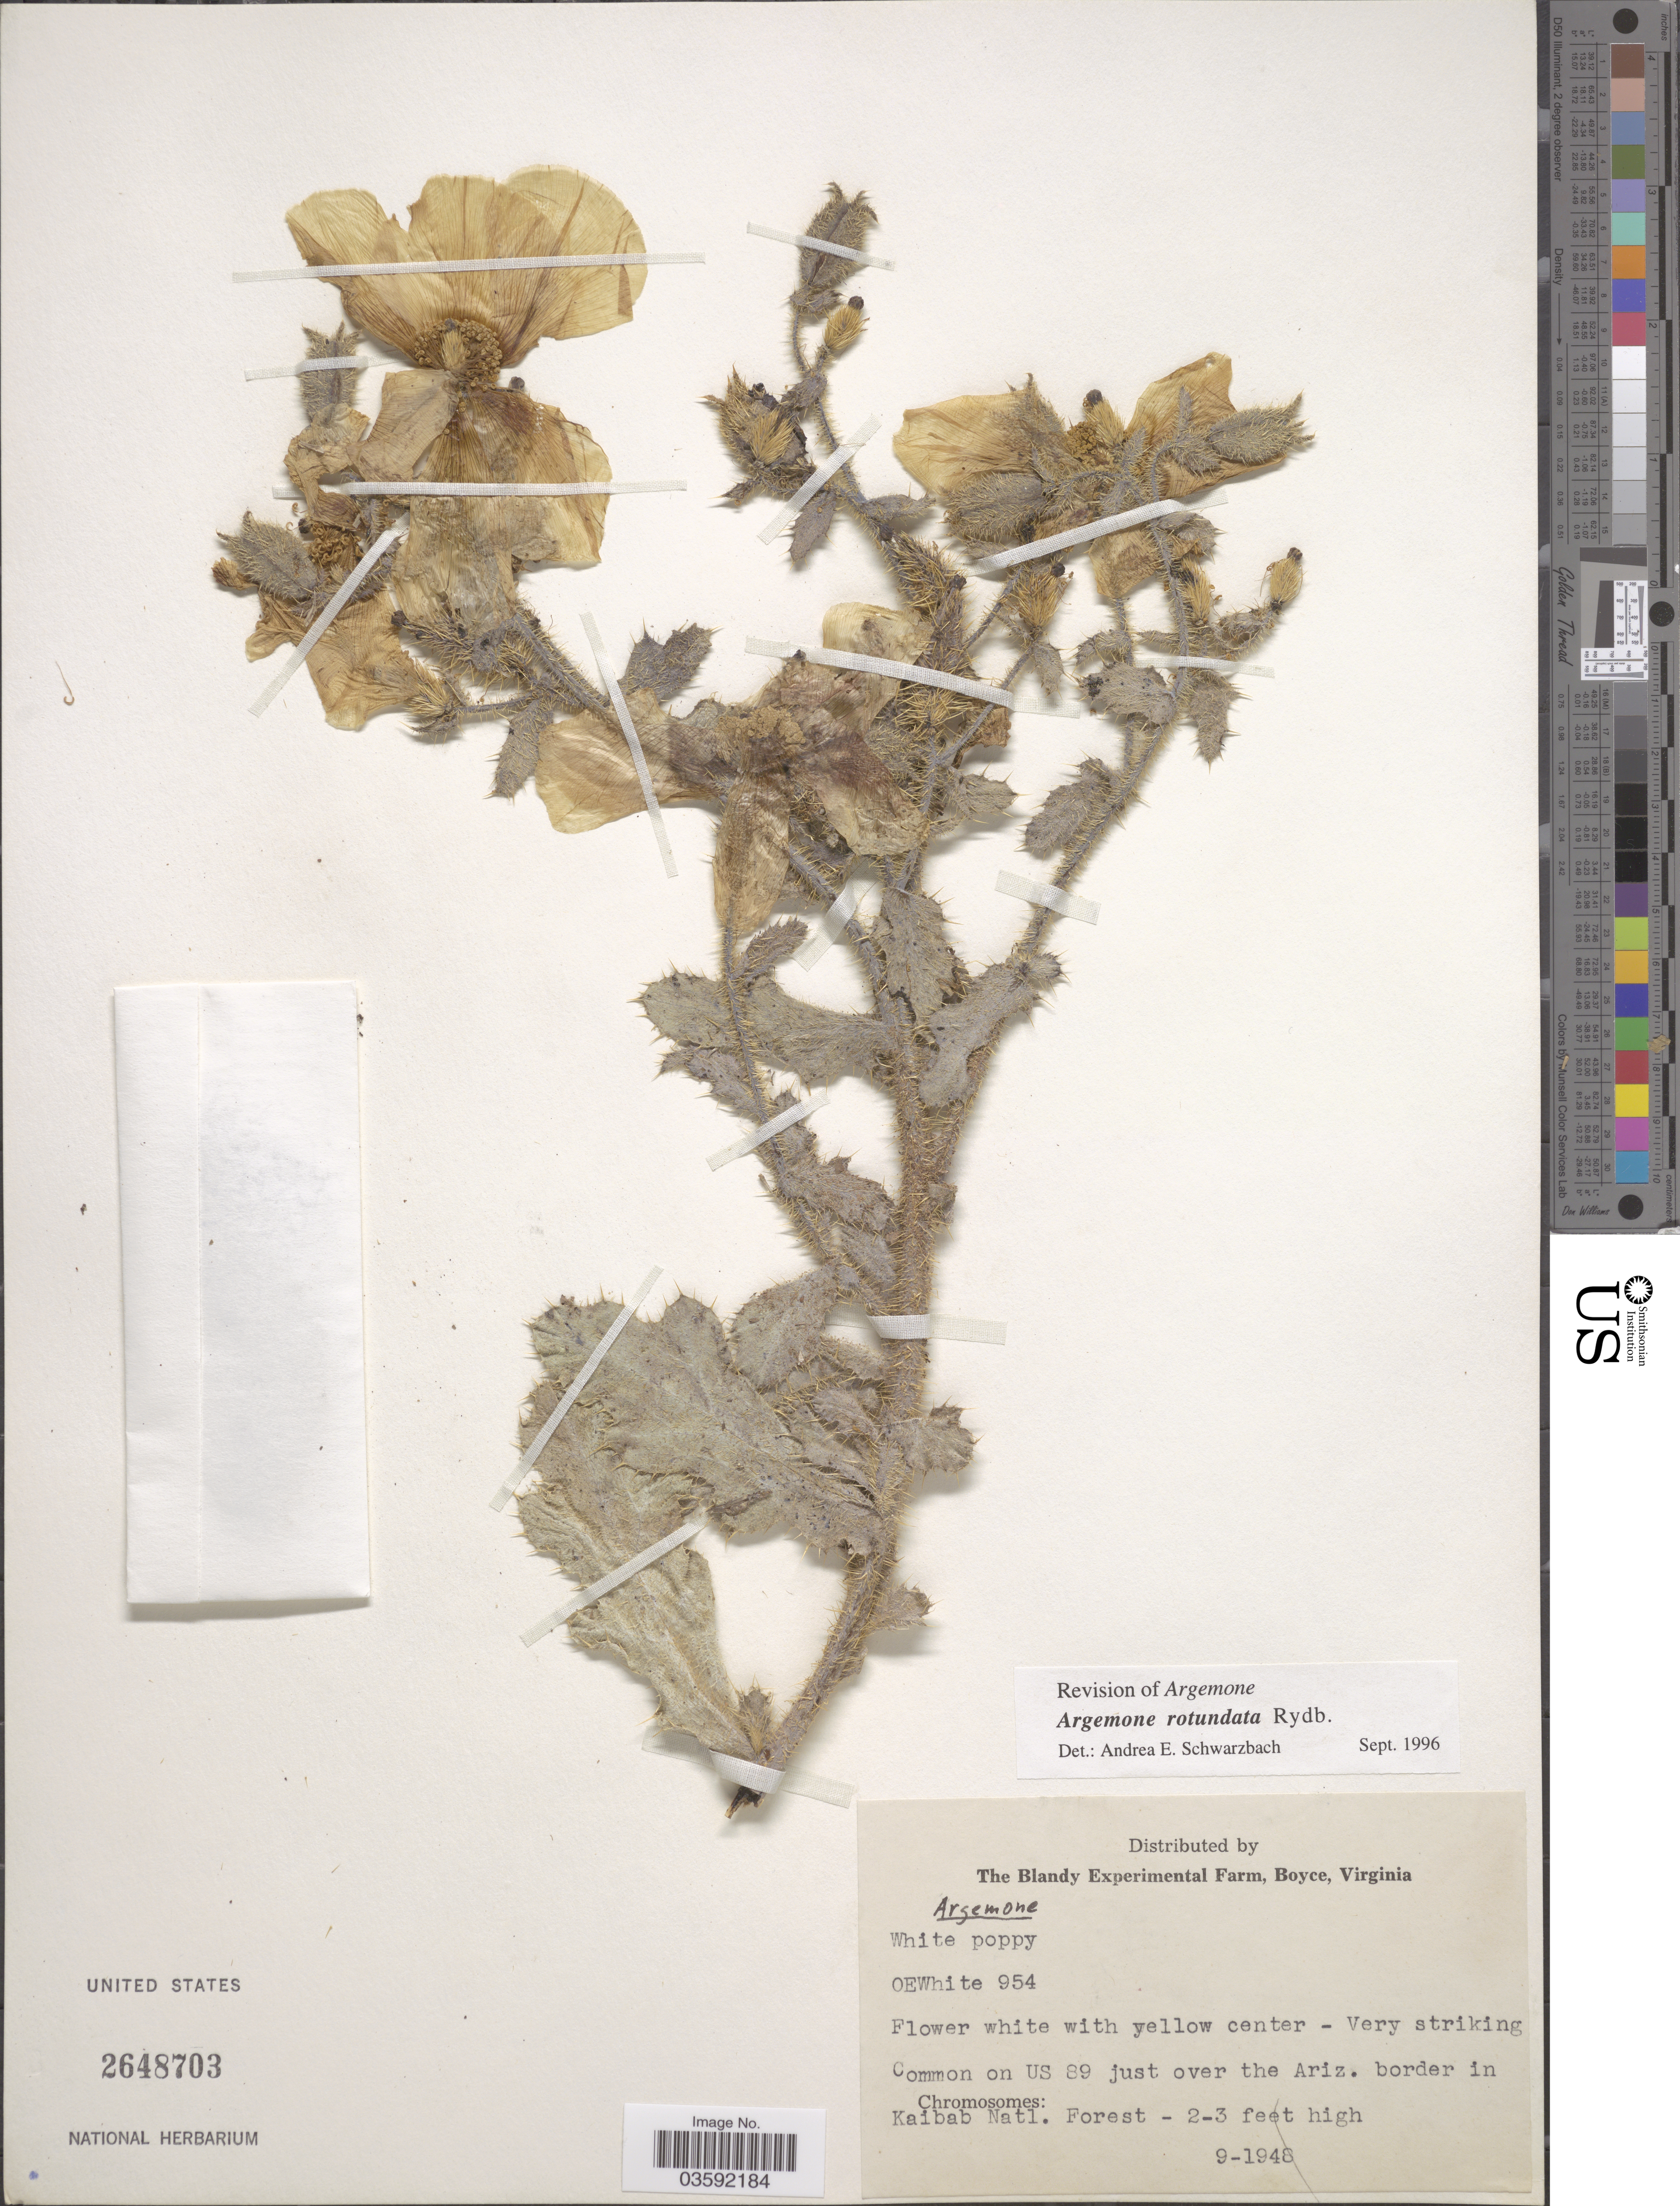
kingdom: Plantae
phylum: Tracheophyta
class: Magnoliopsida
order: Ranunculales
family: Papaveraceae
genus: Argemone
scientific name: Argemone rotundata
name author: Rydb.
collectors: O. E. White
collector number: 954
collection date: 1948-09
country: United States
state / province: Arizona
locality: Common on US 89 just over the Ariz. border in Kaibab Natl. Forest.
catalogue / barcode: US 2648703